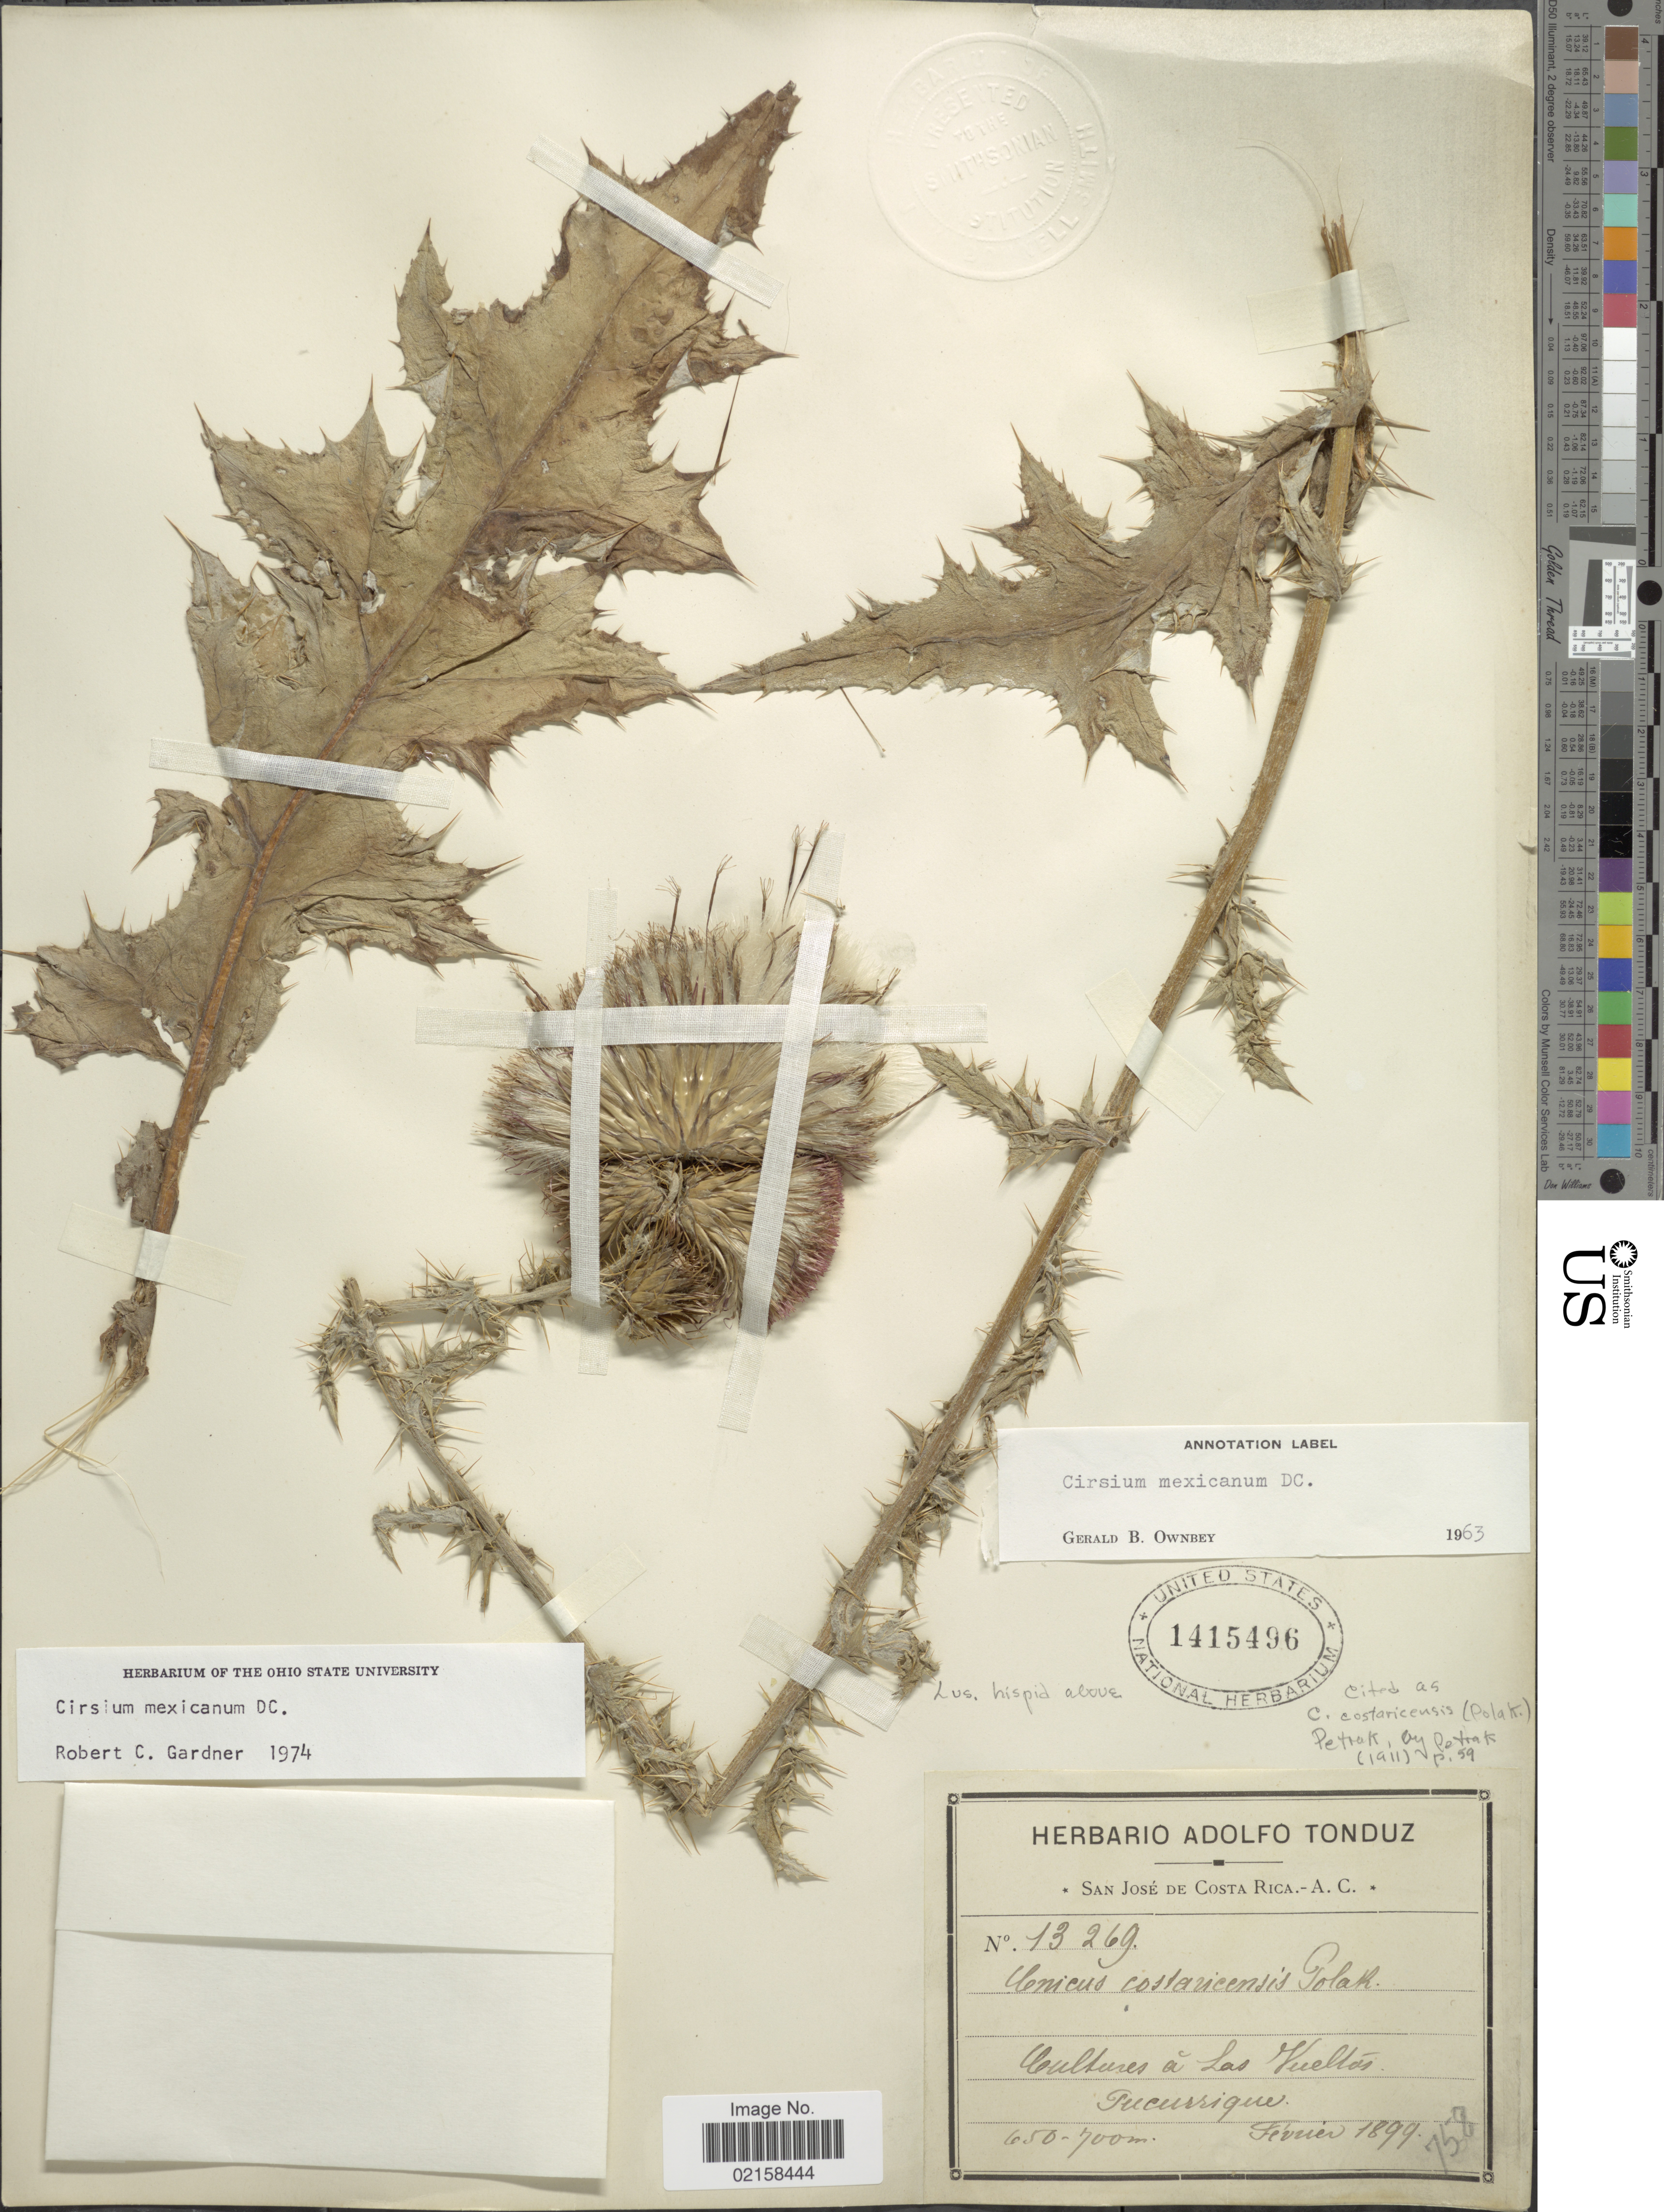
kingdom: Plantae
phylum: Tracheophyta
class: Magnoliopsida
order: Asterales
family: Asteraceae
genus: Cirsium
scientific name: Cirsium mexicanum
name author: DC.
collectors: ex Herb. Adolfo Tonduz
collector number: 13269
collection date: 1899-02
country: Costa Rica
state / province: San José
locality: Cultures a Las Vueltas, Tucurrique.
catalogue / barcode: US 1415496